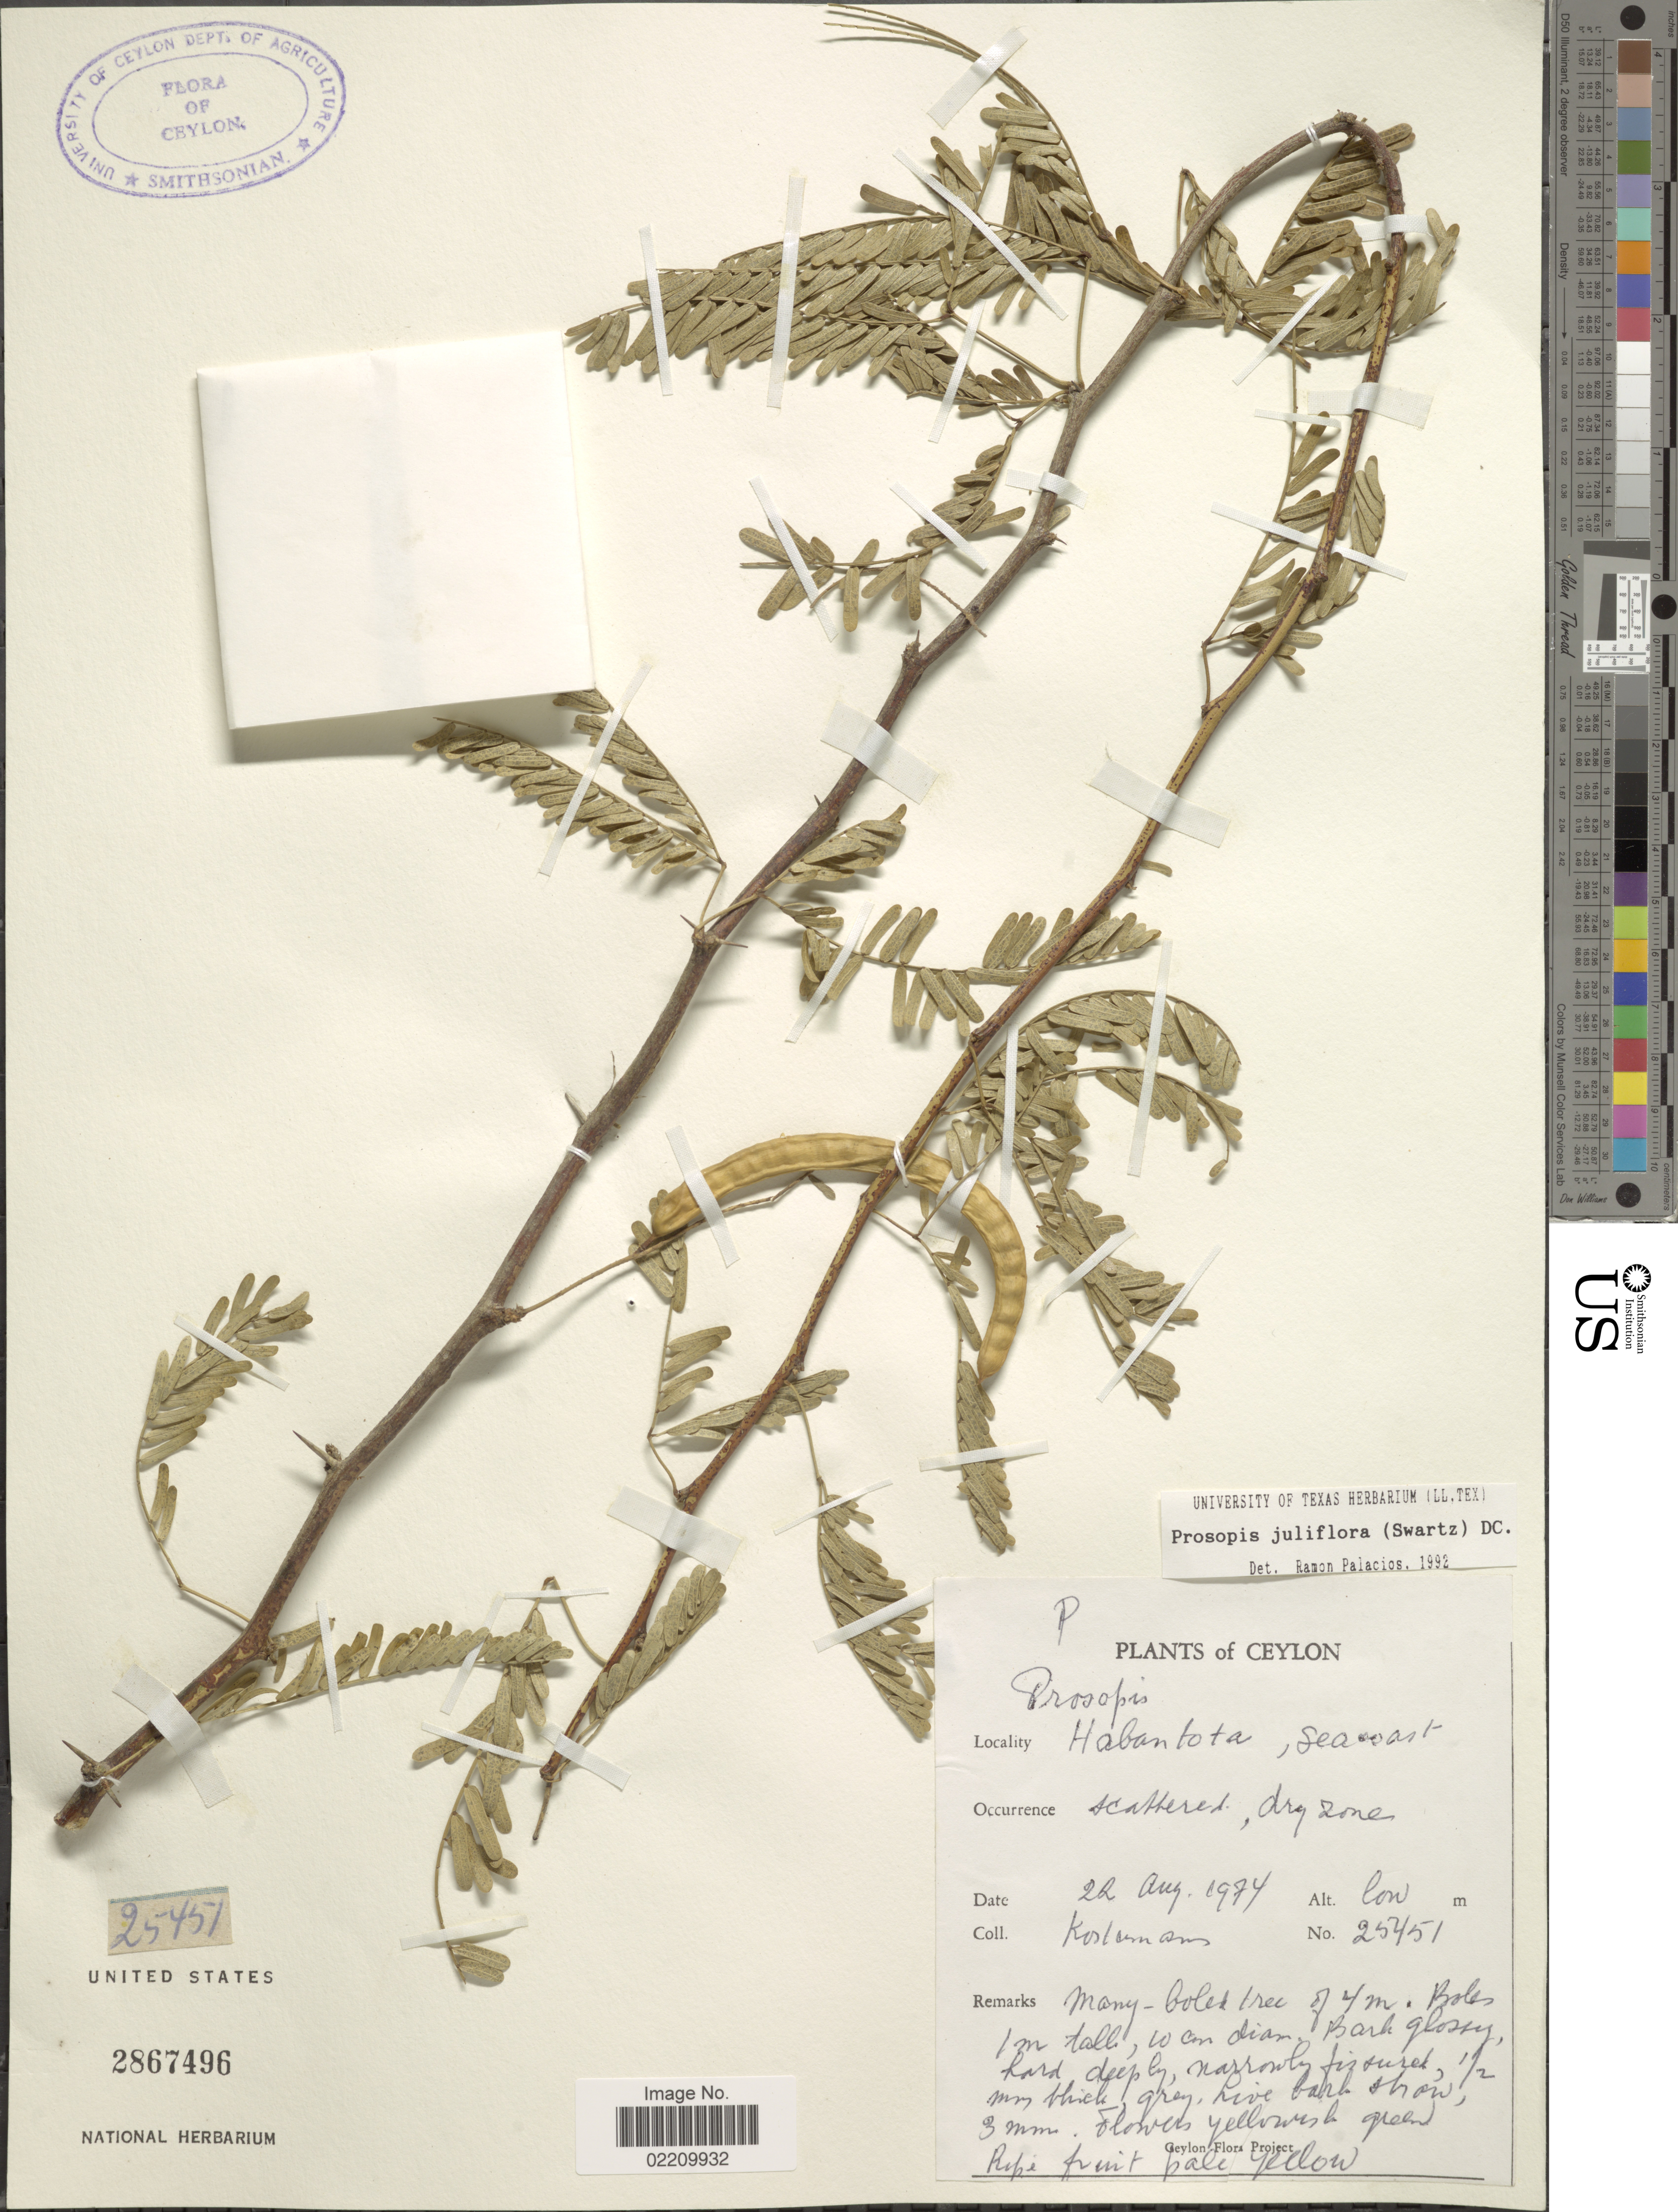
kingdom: Plantae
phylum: Tracheophyta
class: Magnoliopsida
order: Fabales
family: Fabaceae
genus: Neltuma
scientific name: Neltuma juliflora var. juliflora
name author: (Sw.) Raf.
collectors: A. J. G. Kostermans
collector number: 25451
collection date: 1974-08-22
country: Sri Lanka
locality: Ceylon, Habantota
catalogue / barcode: US 2867496